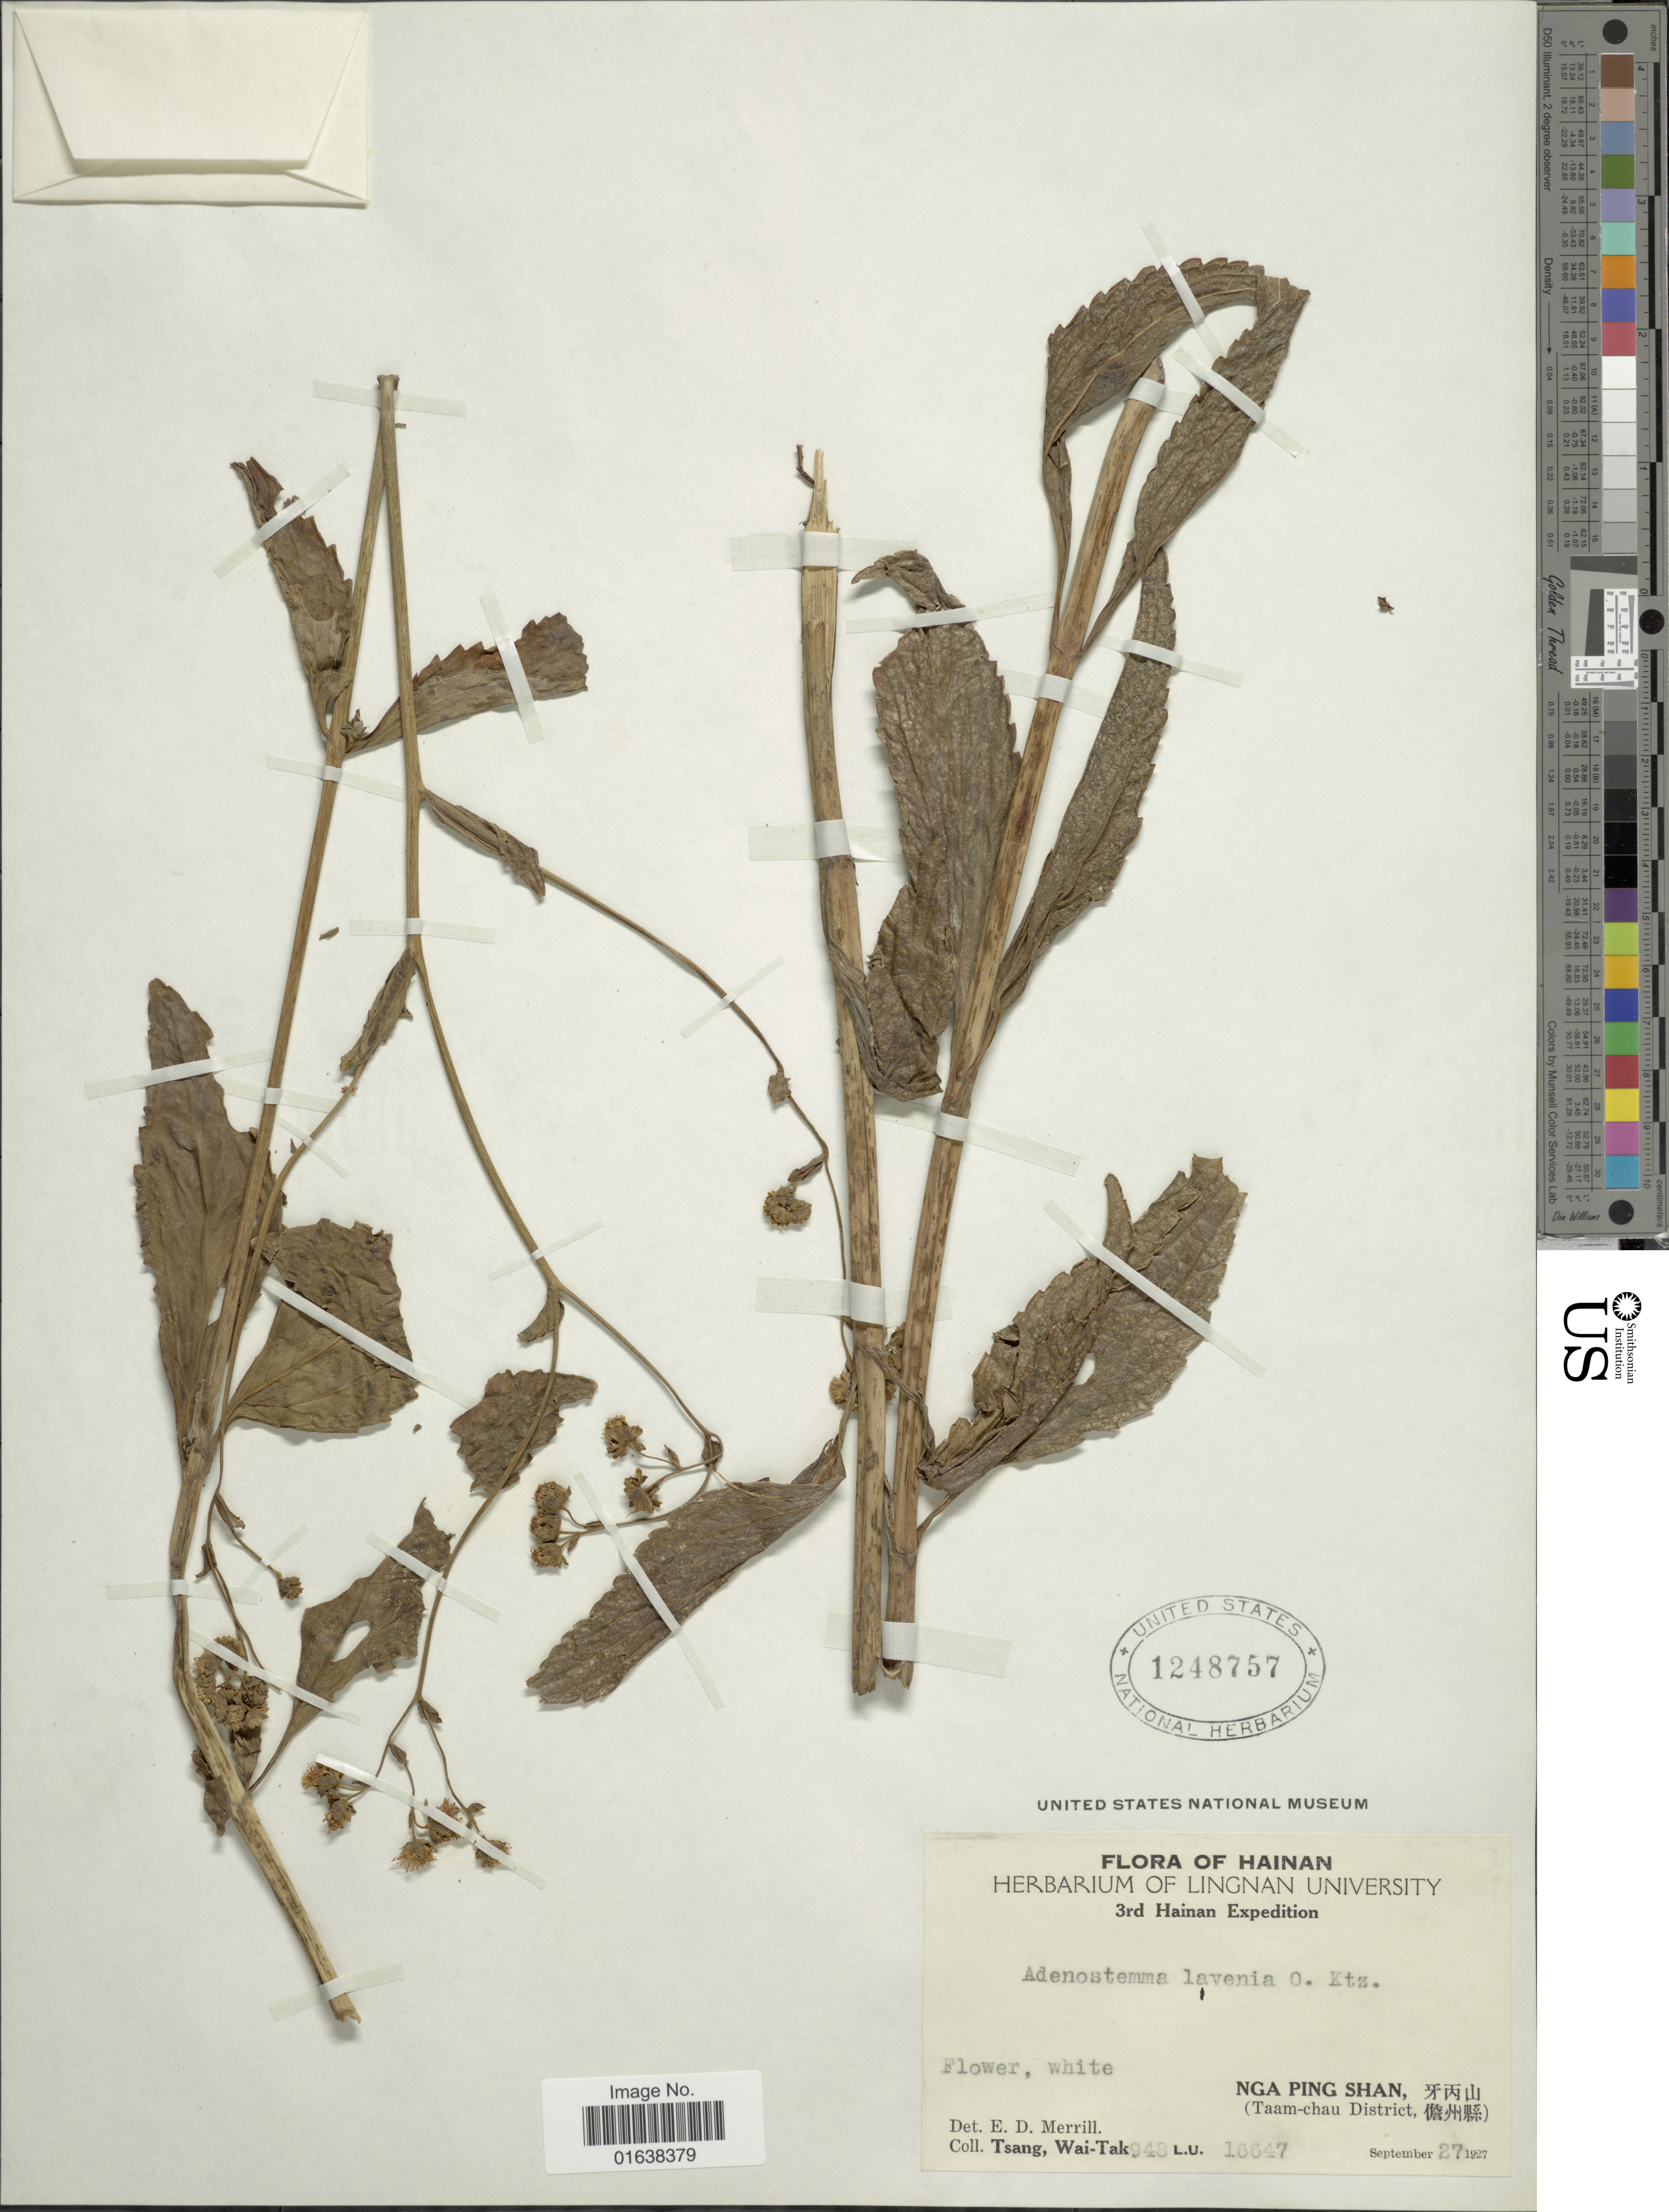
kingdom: Plantae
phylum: Tracheophyta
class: Magnoliopsida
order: Asterales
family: Asteraceae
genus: Adenostemma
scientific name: Adenostemma lavenia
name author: (L.) Kuntze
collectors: W. T. Tsang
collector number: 948/16647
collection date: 1927-09-17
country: China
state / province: Hainan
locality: Hainan. Nga Ping Shan. (Taam-chau District)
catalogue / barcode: US 1248757